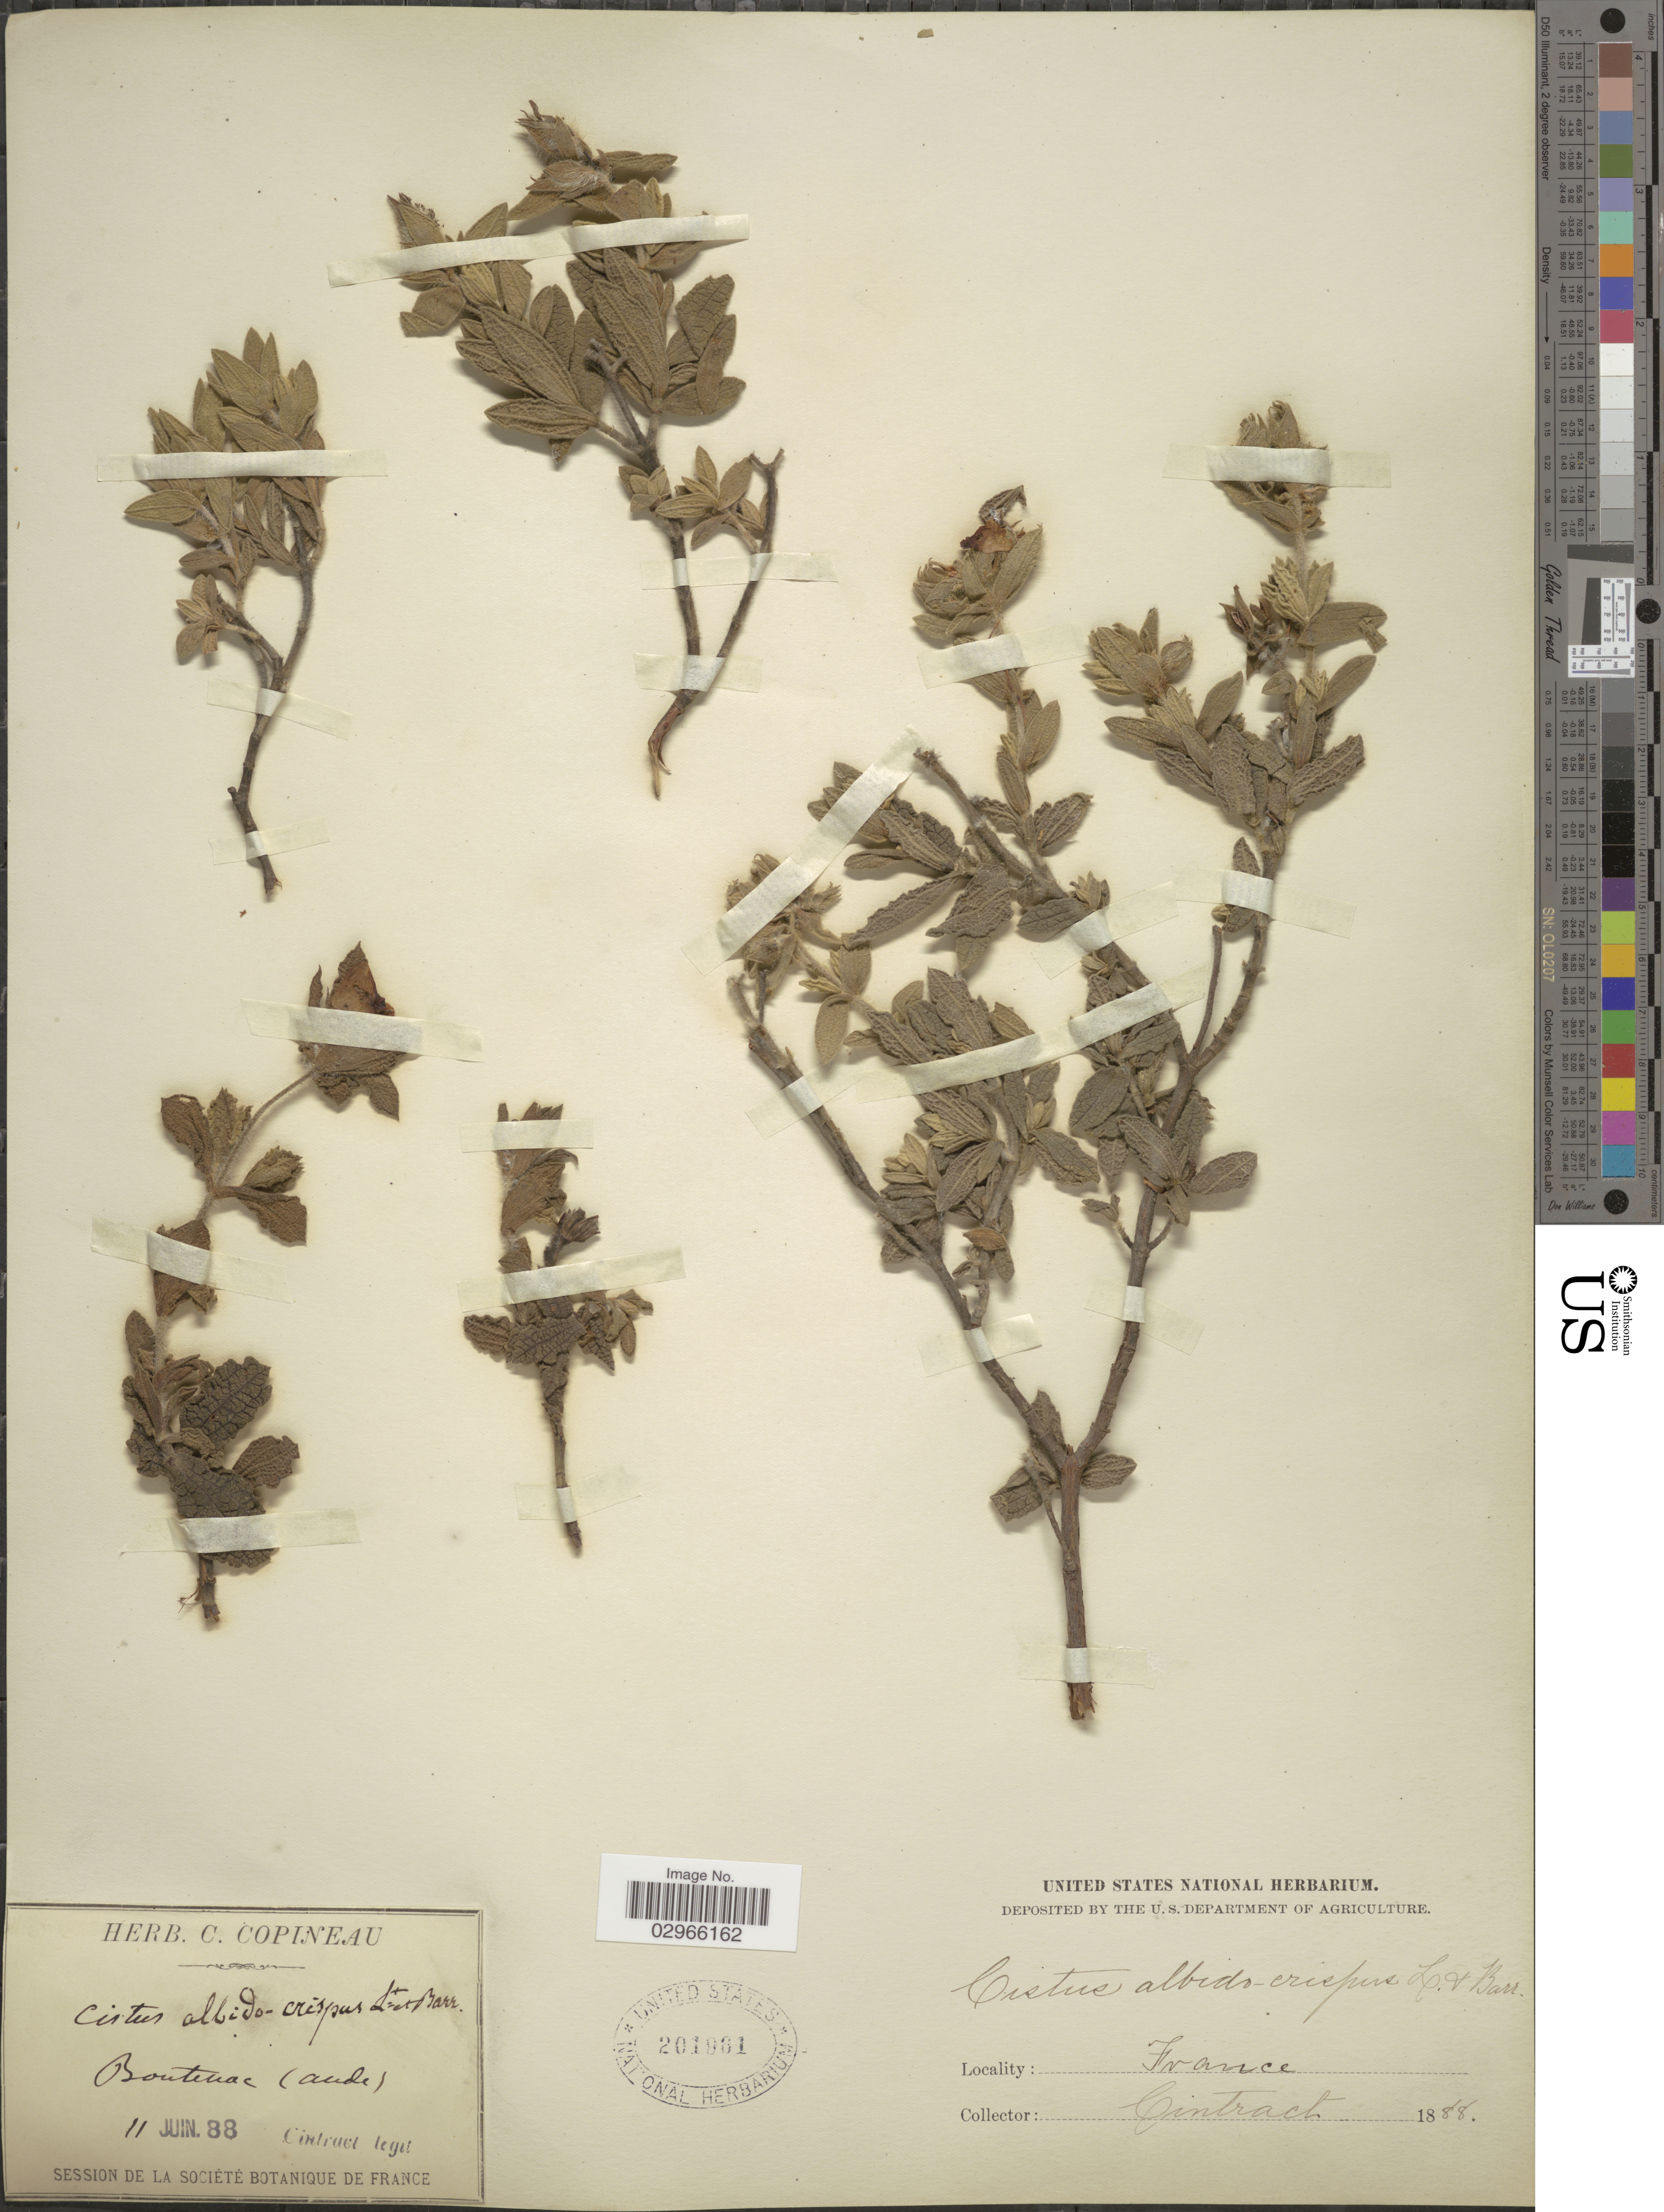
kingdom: Plantae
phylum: Tracheophyta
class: Magnoliopsida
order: Malvales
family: Cistaceae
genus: Cistus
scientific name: Cistus albidus x C. crispus L.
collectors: Cintract, --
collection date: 1888-06-11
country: France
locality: Bautenac (ande).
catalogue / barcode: US 201961